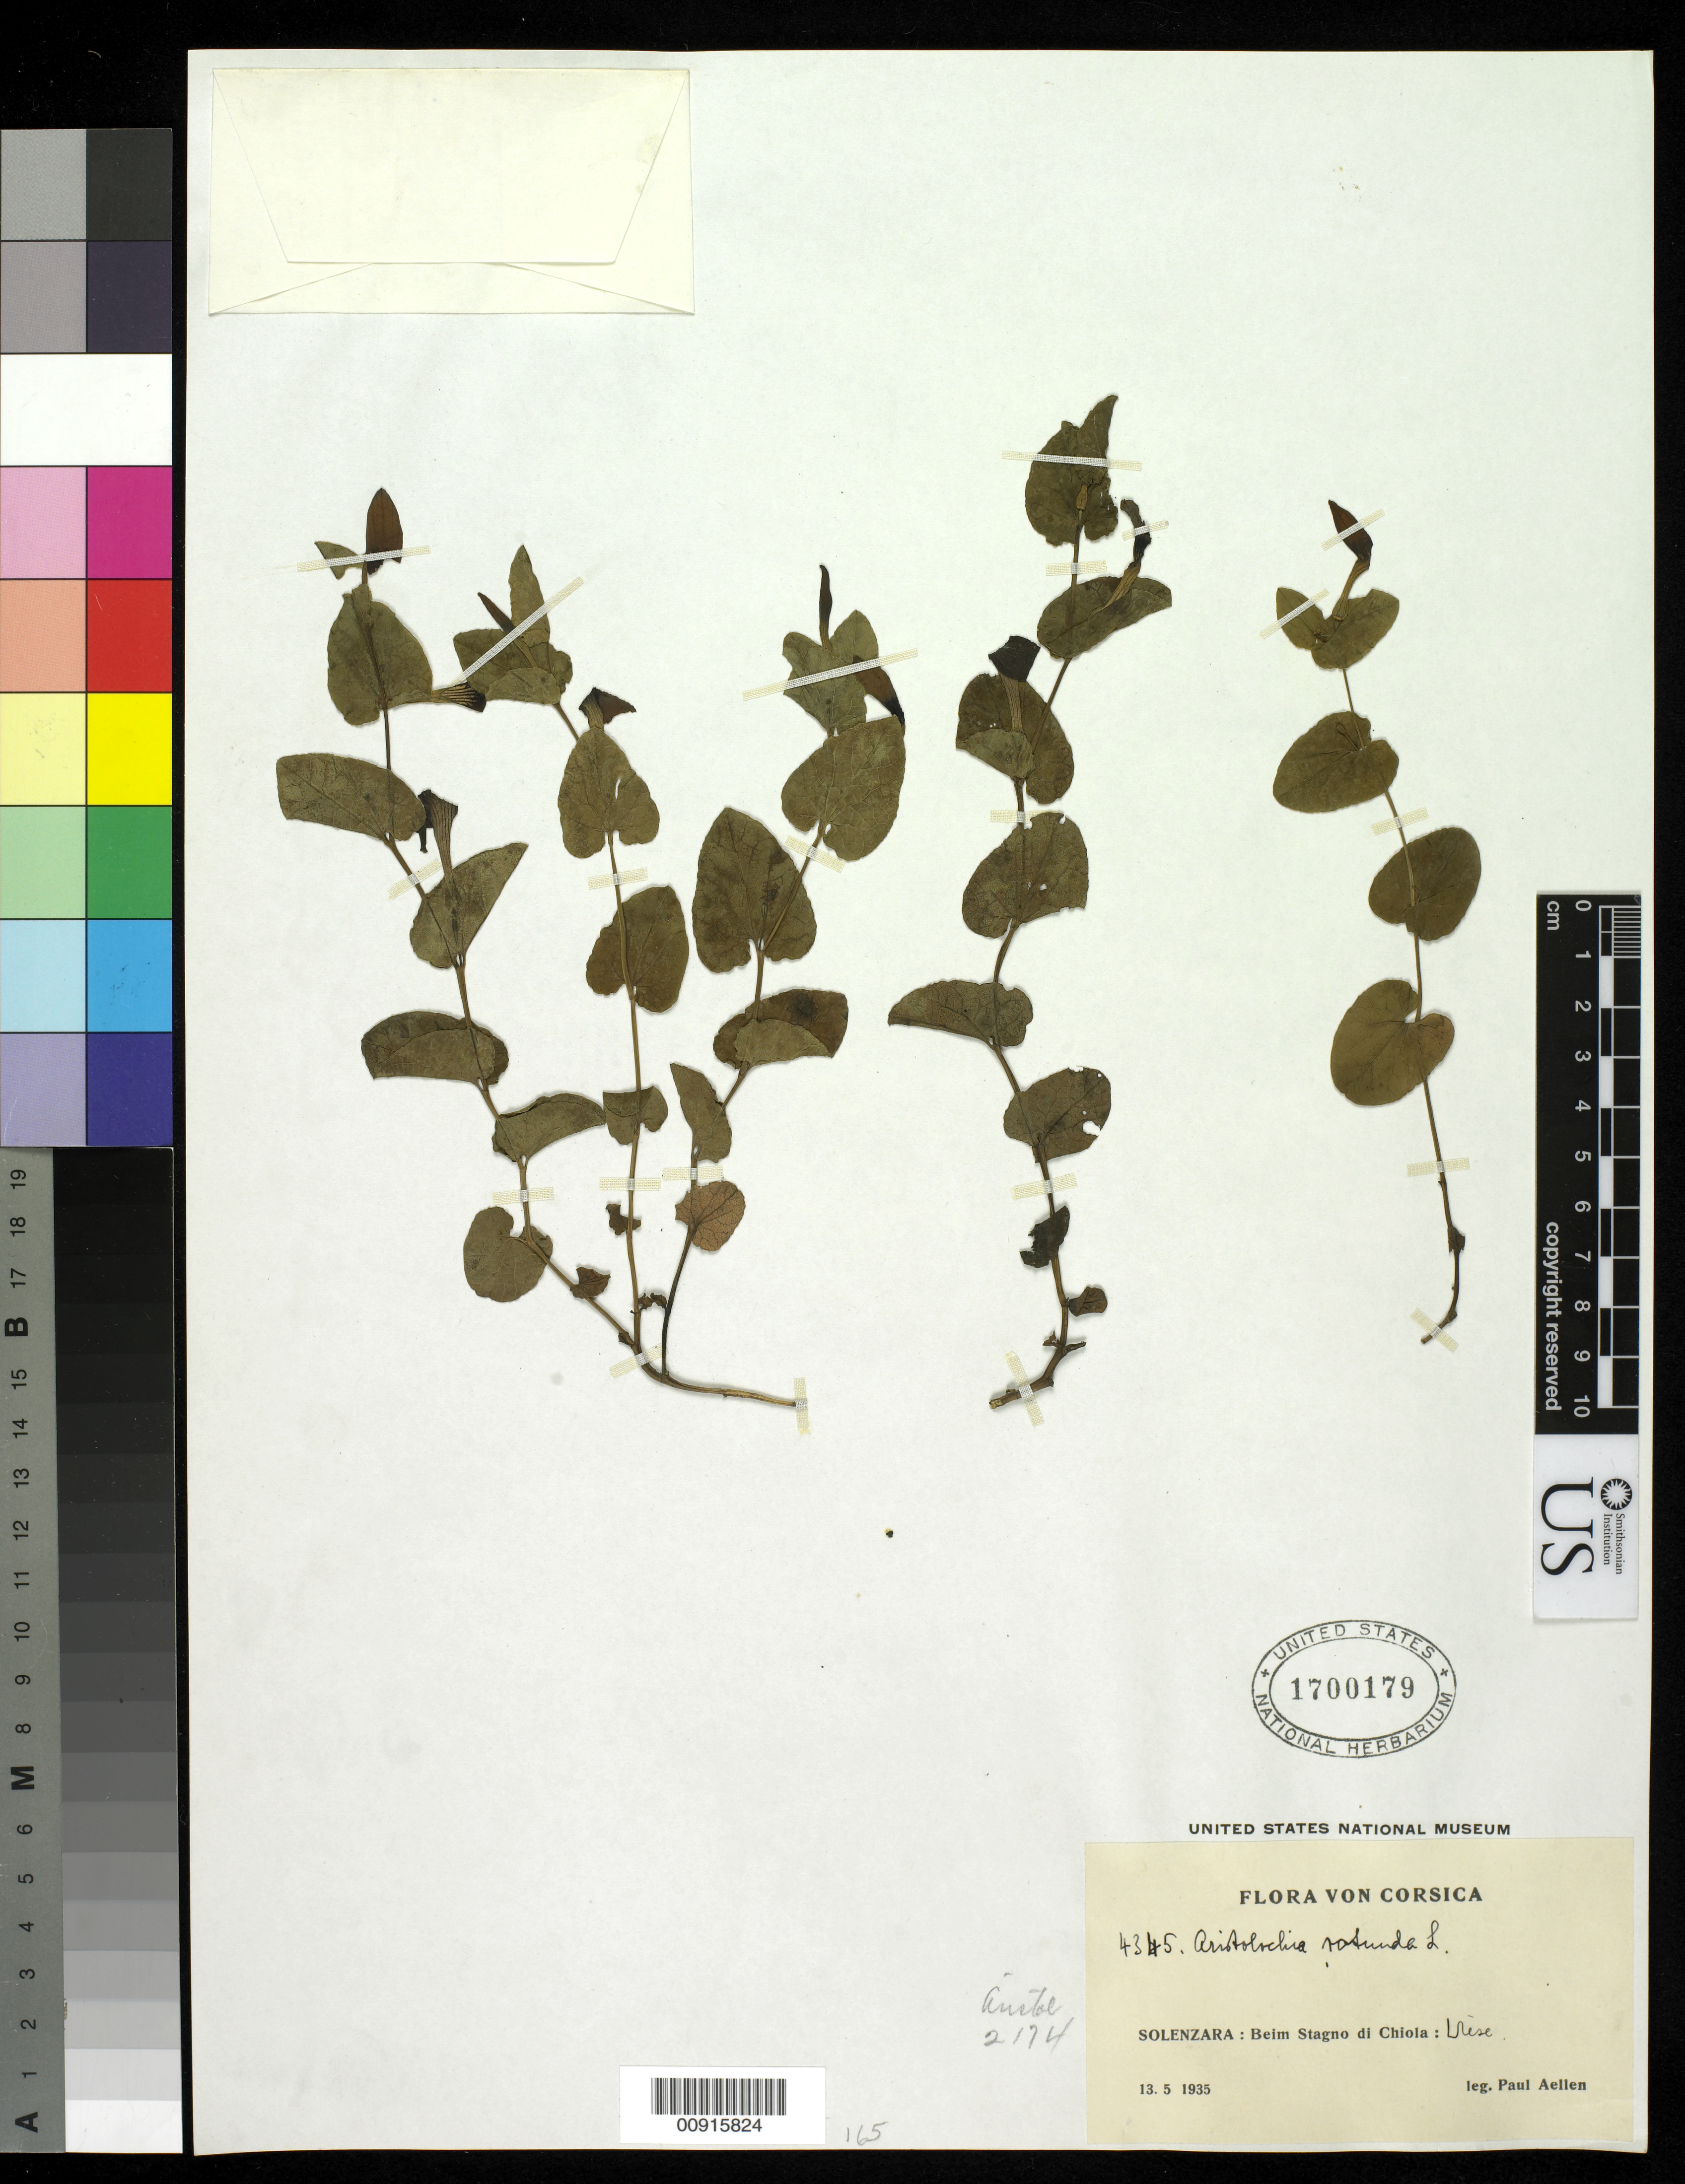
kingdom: Plantae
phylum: Tracheophyta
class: Magnoliopsida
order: Piperales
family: Aristolochiaceae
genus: Aristolochia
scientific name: Aristolochia rotunda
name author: L.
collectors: P. Aellen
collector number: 4345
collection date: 1935-05-13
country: France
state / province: Corsica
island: Corsica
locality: Solenzara:Beim stagno di chiola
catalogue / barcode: US 1700179